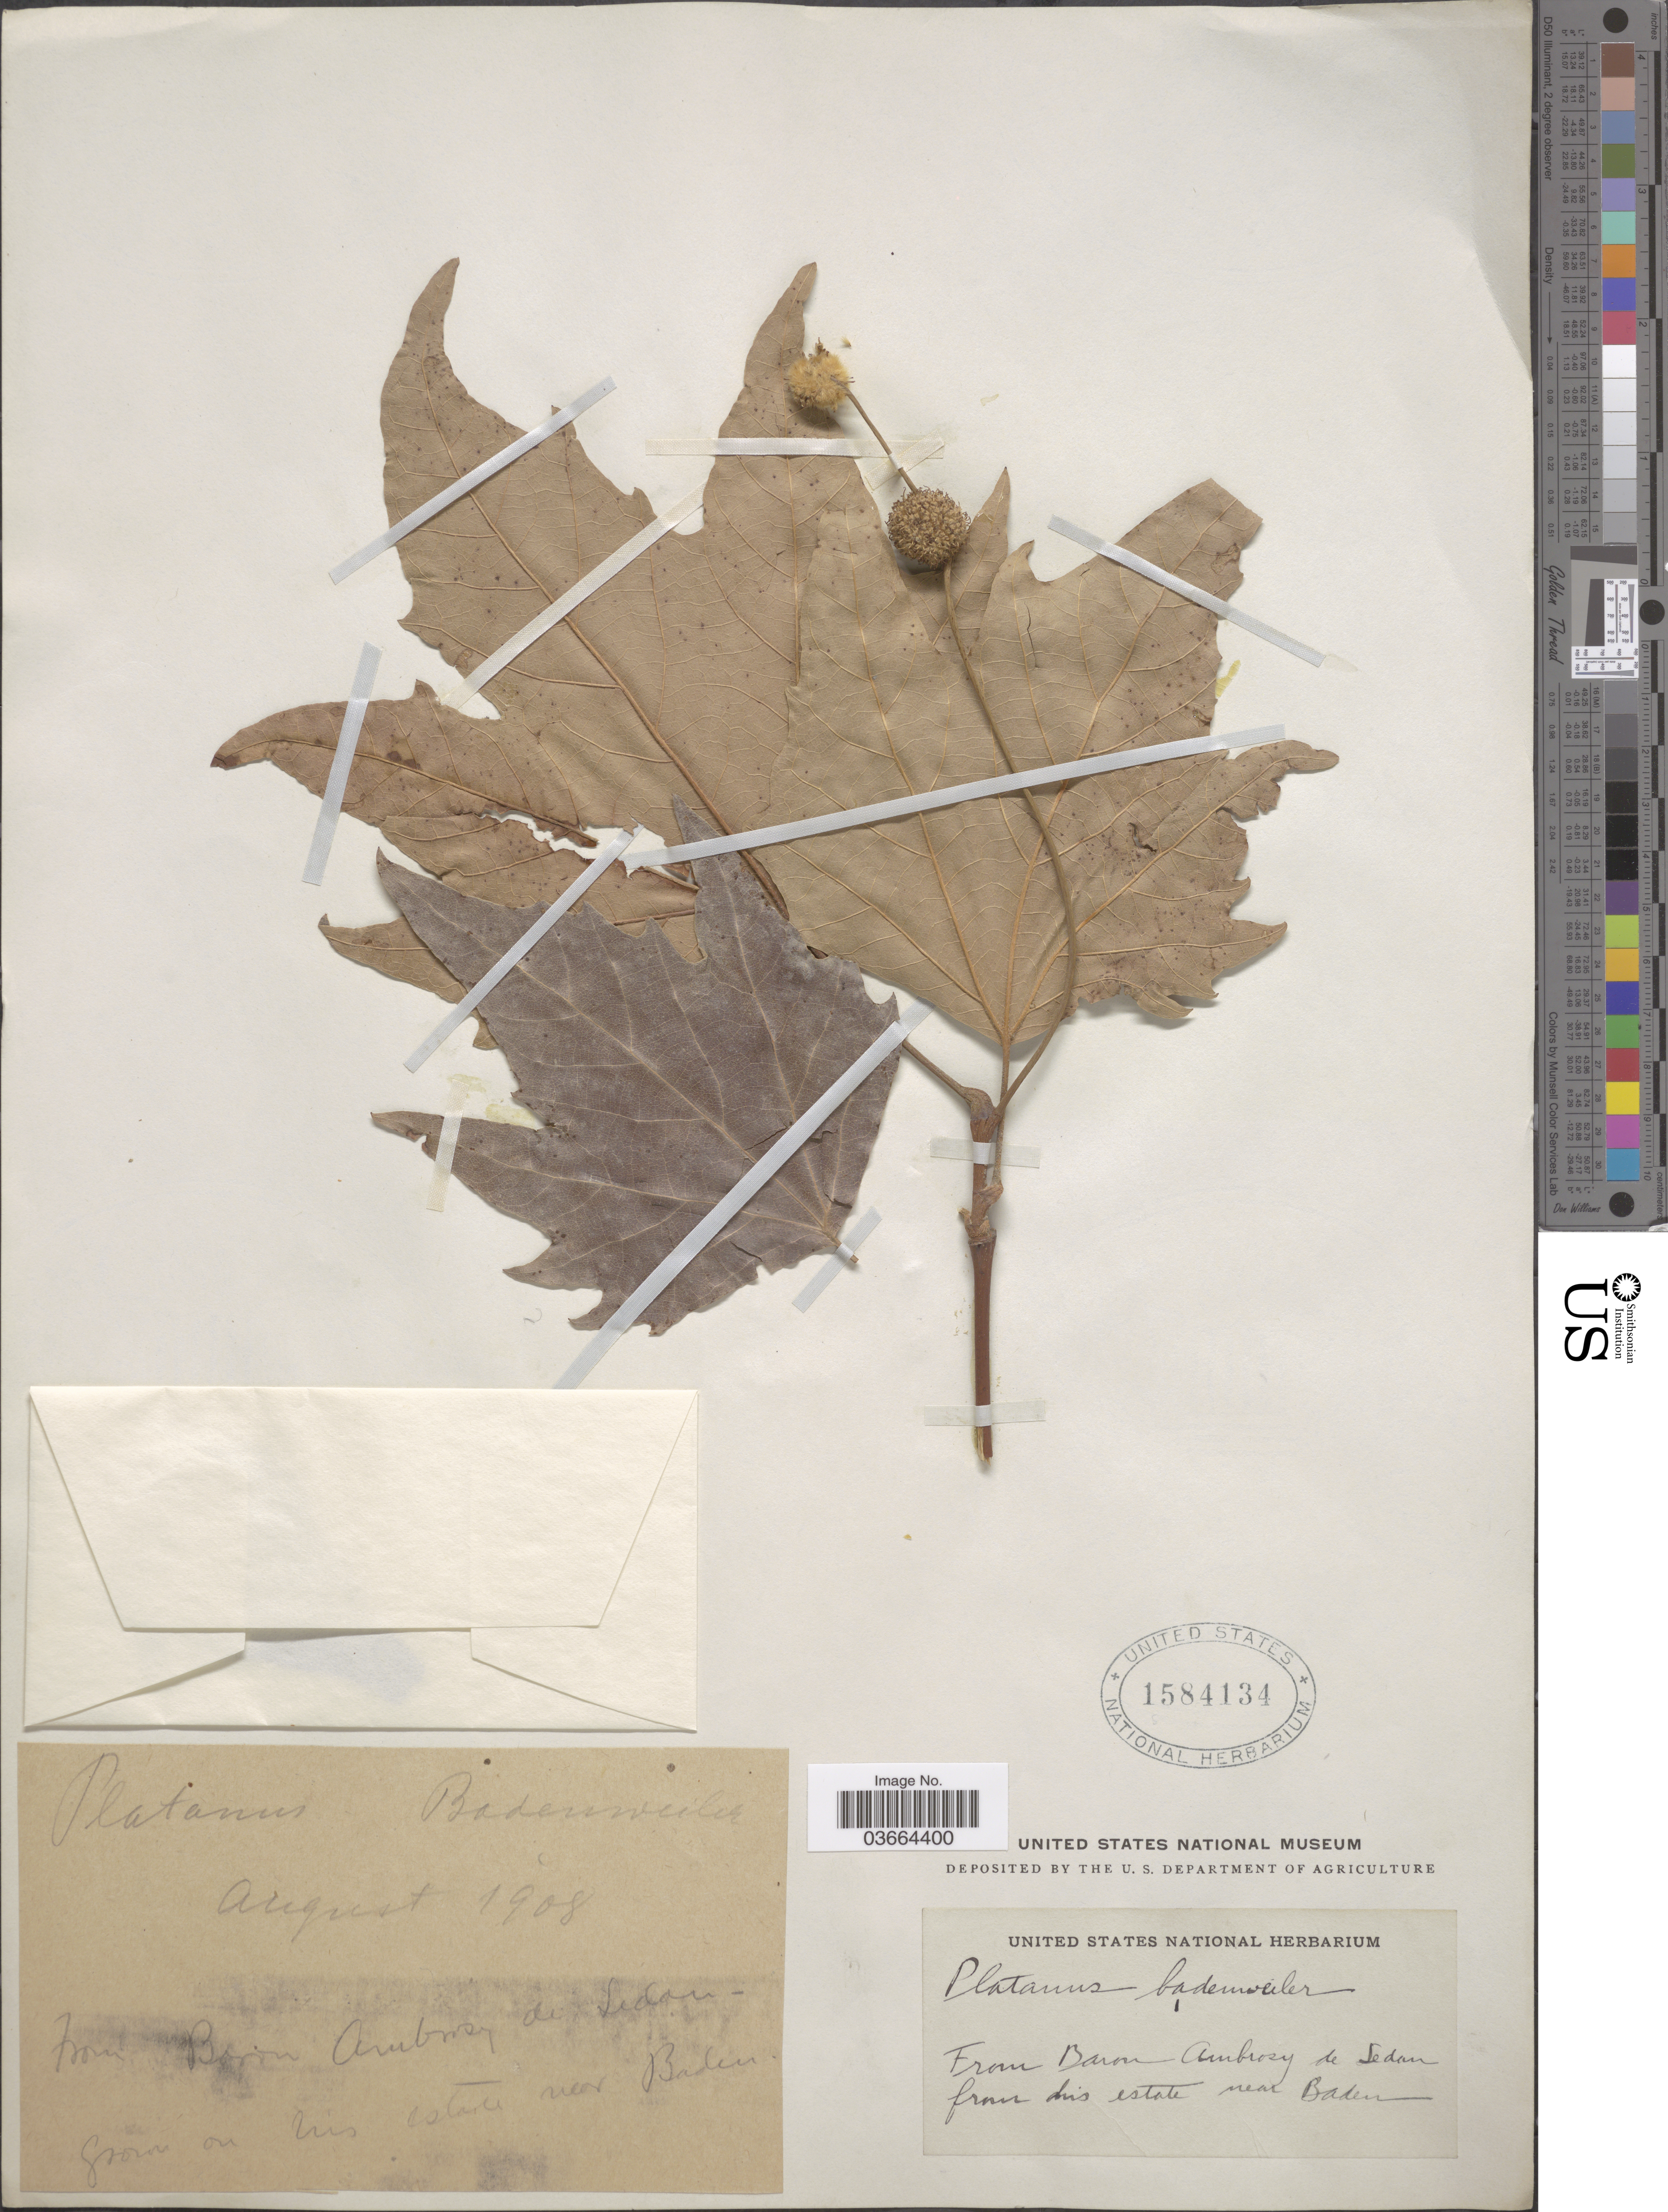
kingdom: Plantae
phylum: Tracheophyta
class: Magnoliopsida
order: Proteales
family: Platanaceae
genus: Platanus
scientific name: Platanus sp.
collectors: B. De Sedan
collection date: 1908-08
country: Germany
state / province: Baden-Württemberg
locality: Grown on his estate near Baden.*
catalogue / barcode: US 1584134